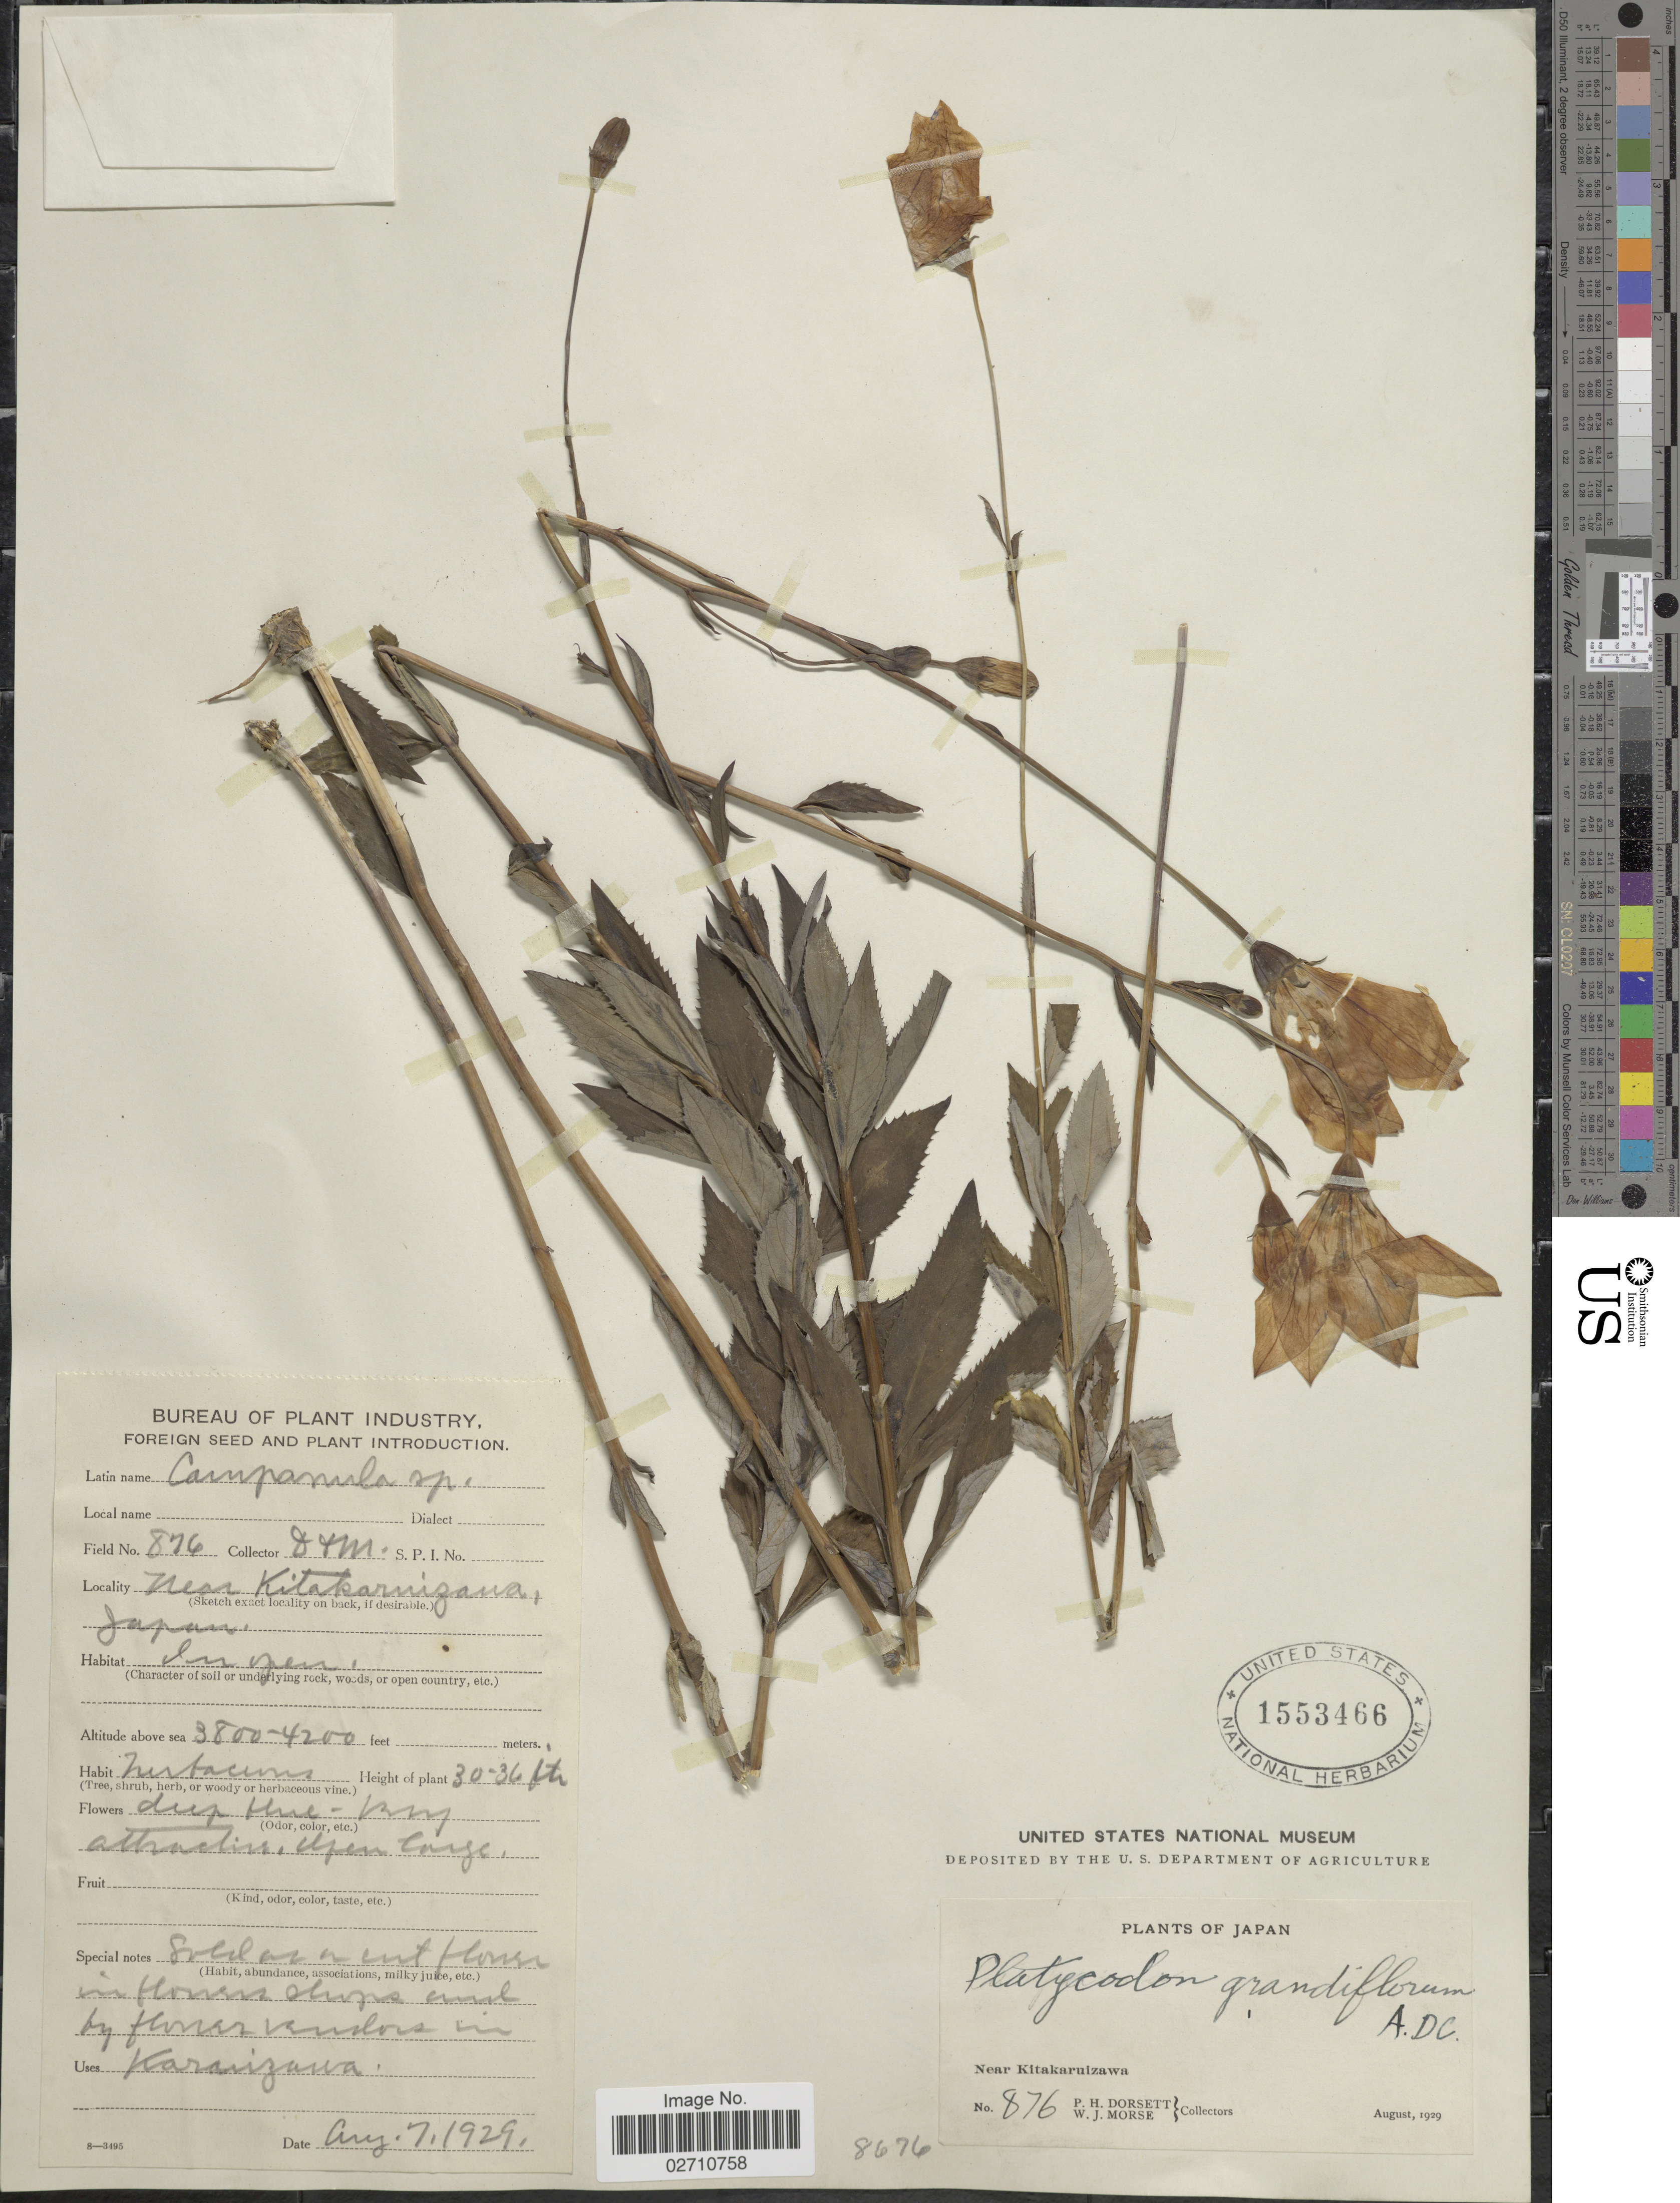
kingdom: Plantae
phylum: Tracheophyta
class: Magnoliopsida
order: Asterales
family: Campanulaceae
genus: Platycodon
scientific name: Platycodon grandiflorus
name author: (Jacq.) A. DC.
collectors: P. H. Dorsett & W. J. Morse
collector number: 876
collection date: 1929-08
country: Japan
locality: Near Kitakaruizawa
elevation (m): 1158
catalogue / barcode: US 1553466